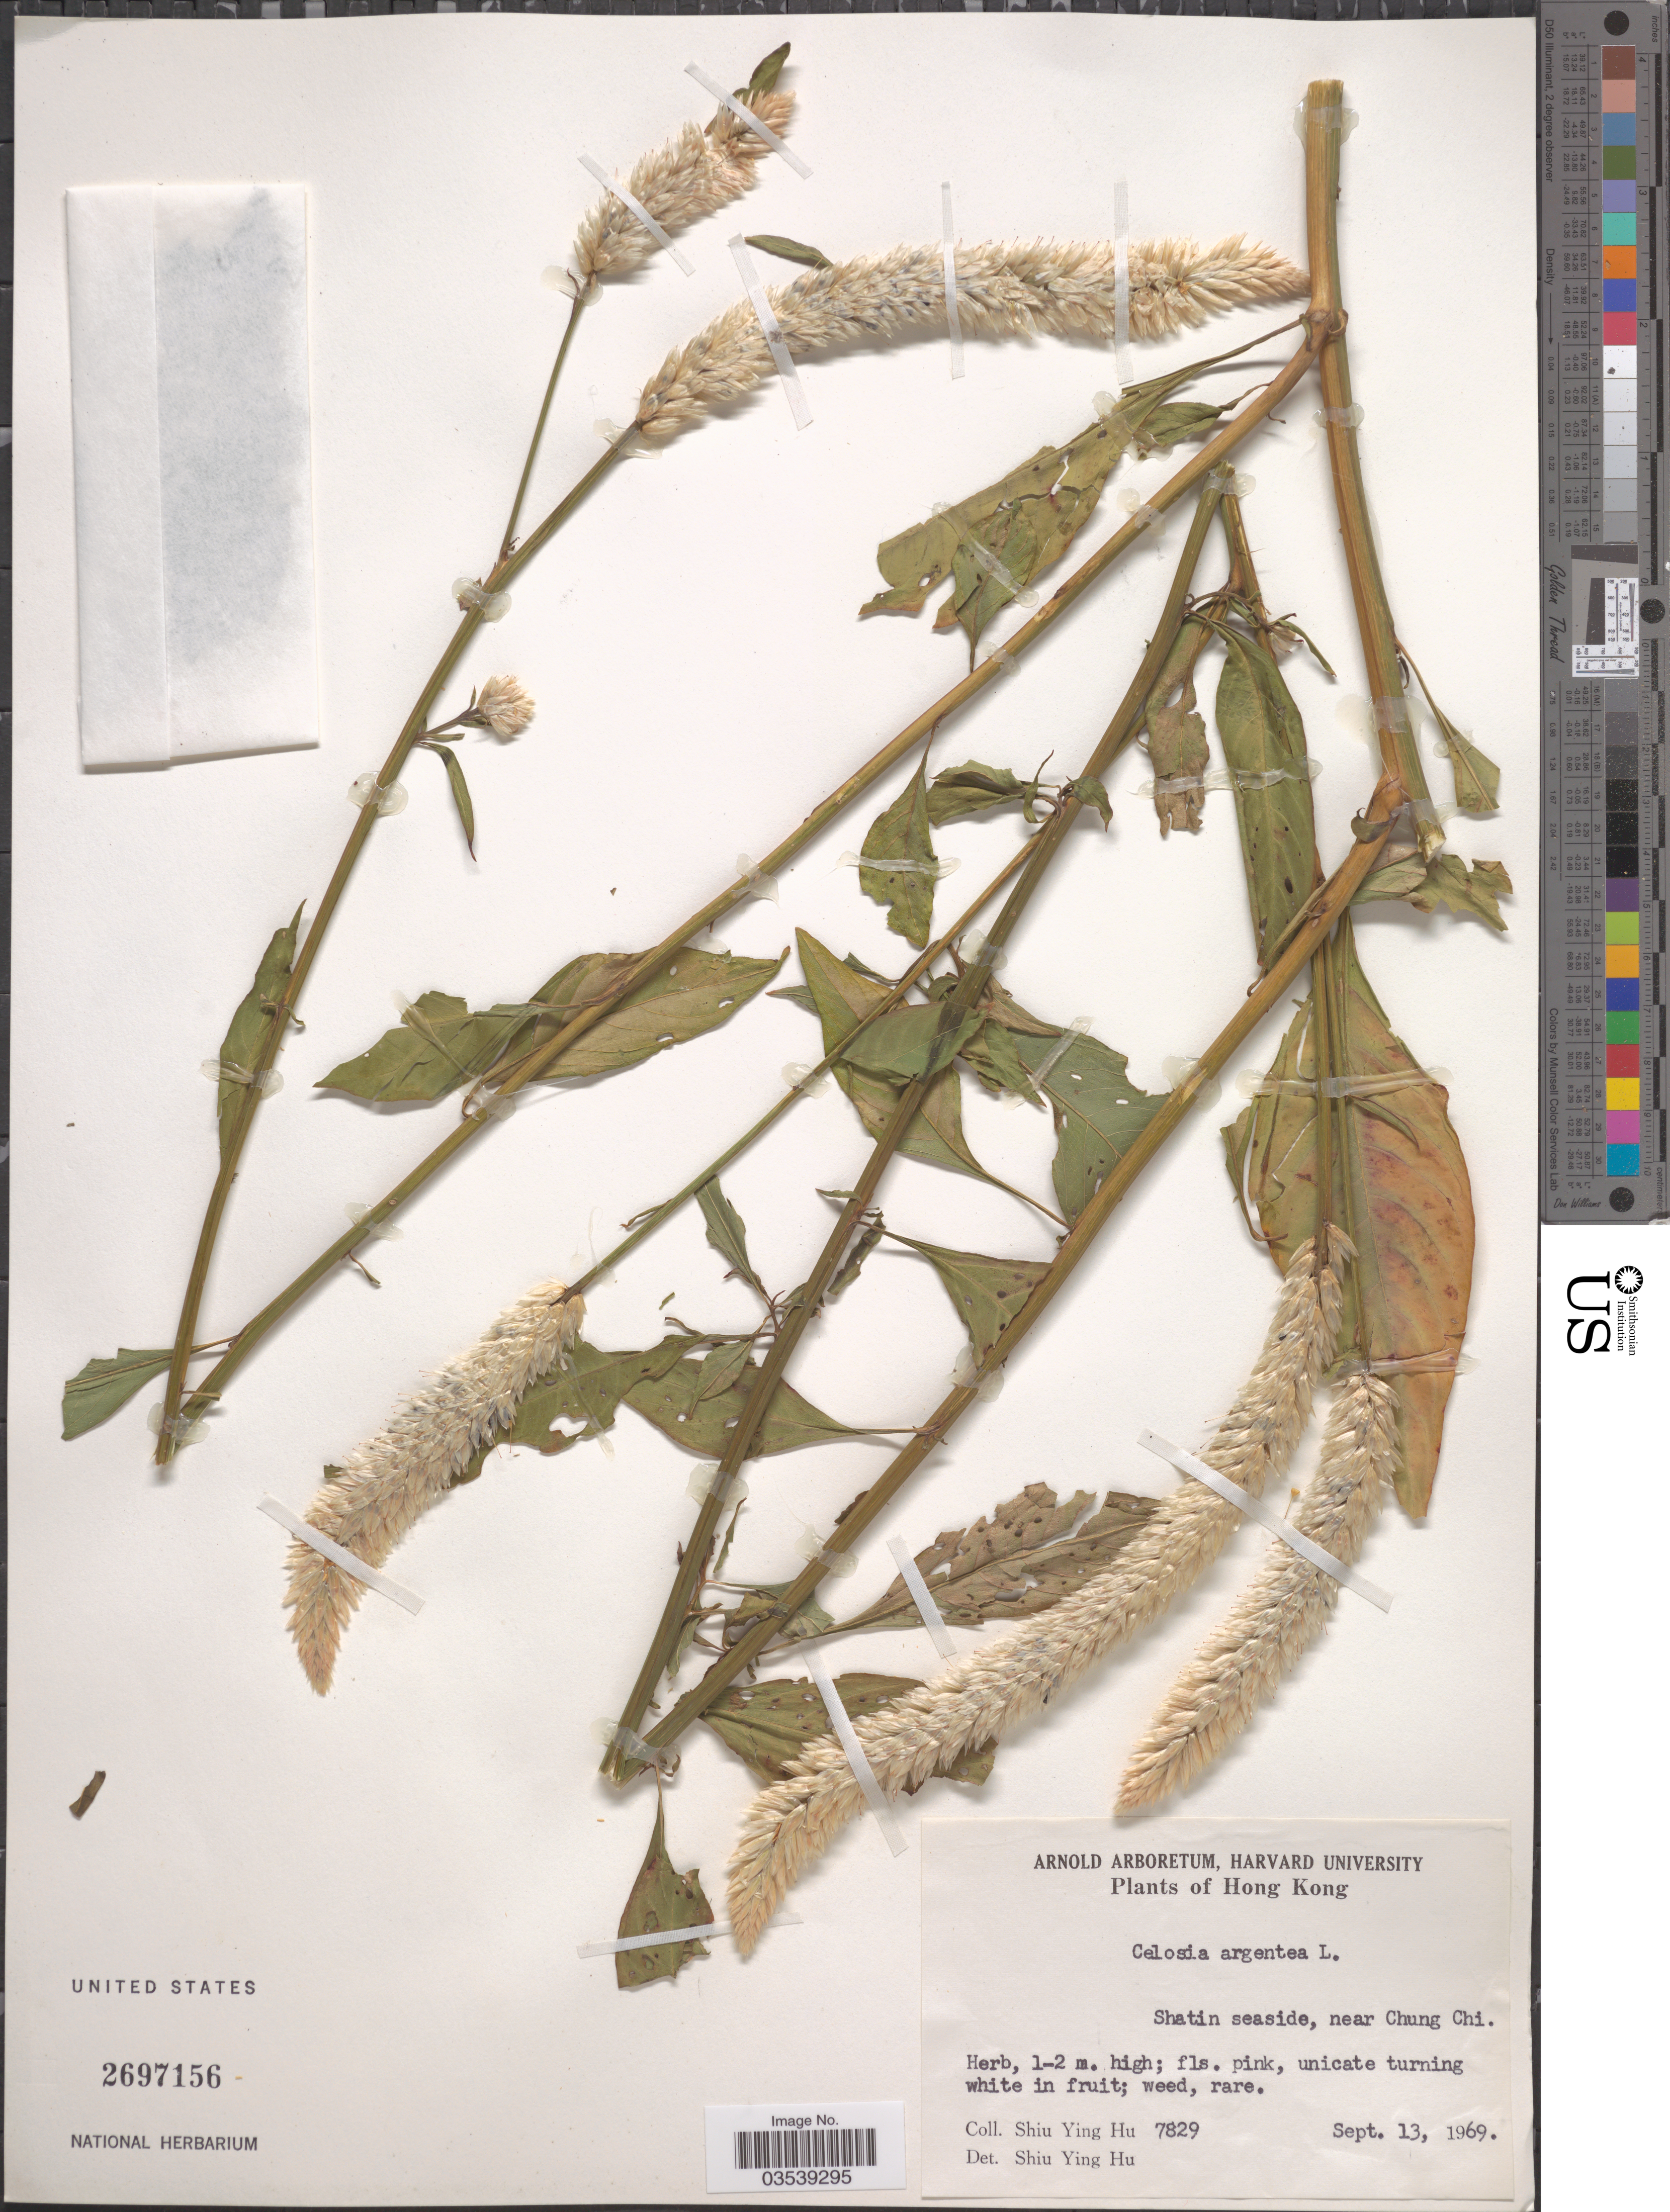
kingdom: Plantae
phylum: Tracheophyta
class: Magnoliopsida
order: Caryophyllales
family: Amaranthaceae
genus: Celosia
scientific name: Celosia argentea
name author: L.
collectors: S. Y. Hu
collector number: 7829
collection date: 1969-09-13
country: China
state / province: Hong Kong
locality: Shatin seaside, near Chung Chi.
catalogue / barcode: US 2697156